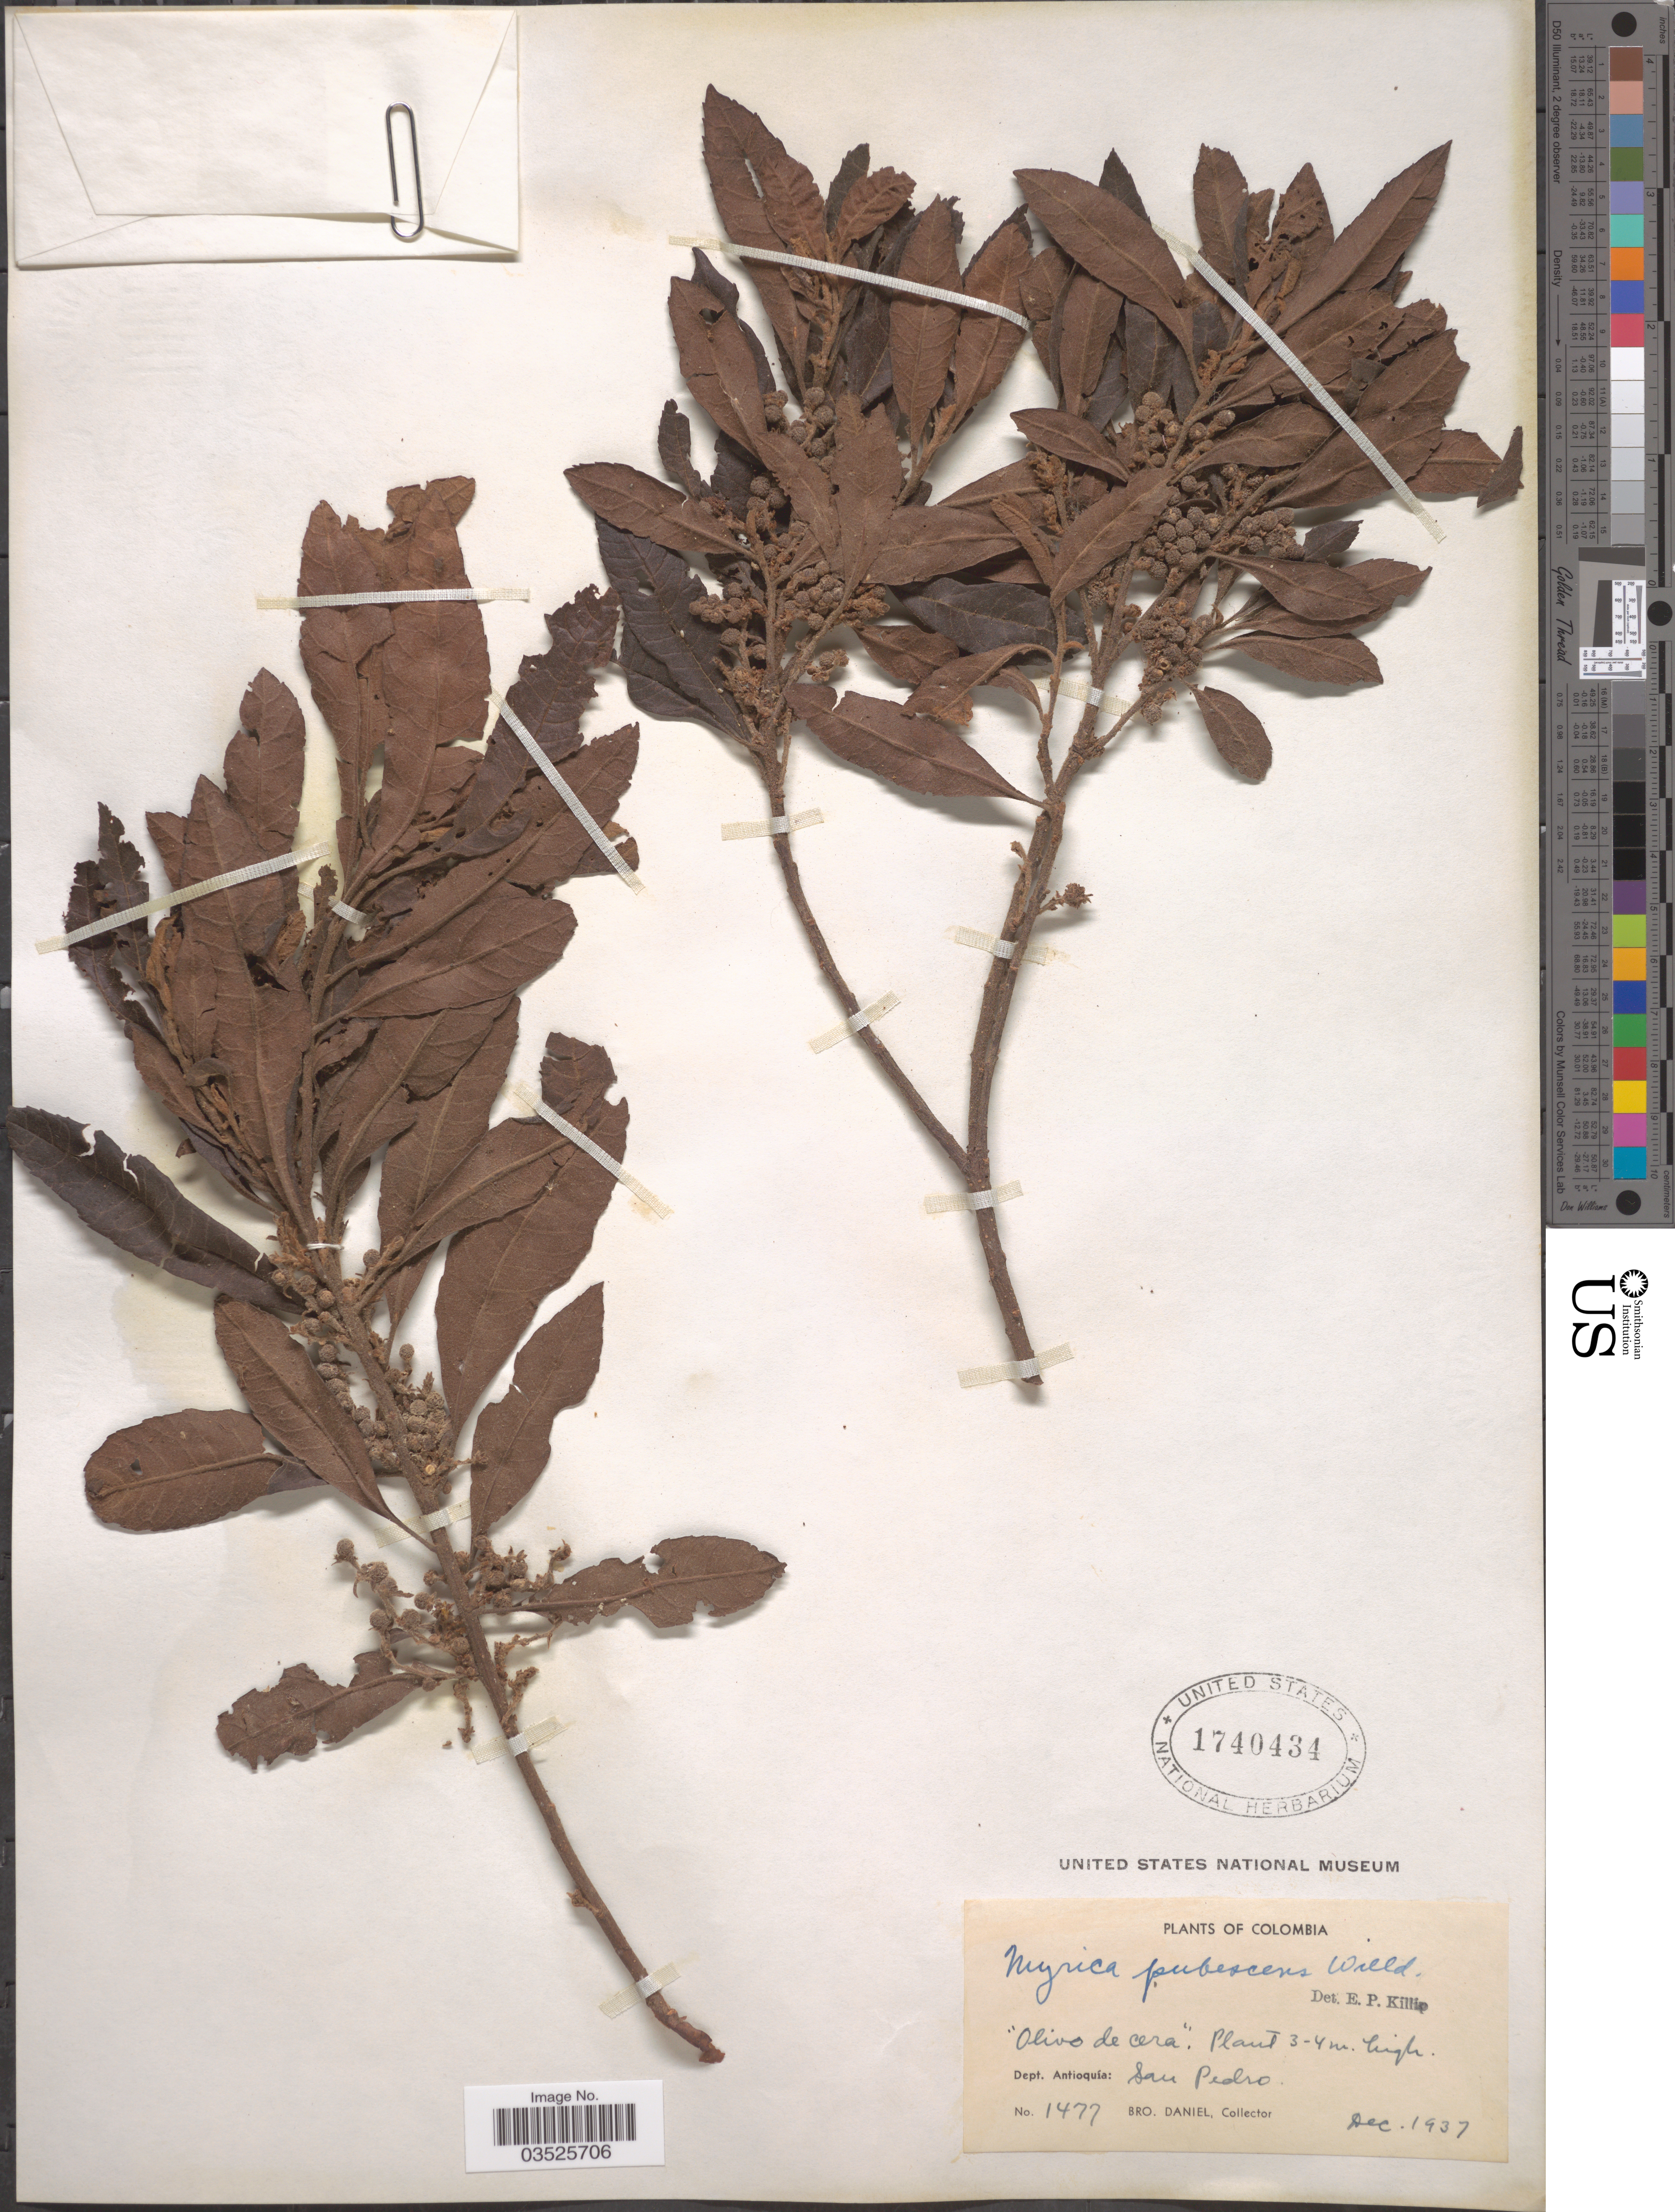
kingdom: Plantae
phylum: Tracheophyta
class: Magnoliopsida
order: Fagales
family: Myricaceae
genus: Morella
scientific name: Morella pubescens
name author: (Humb. & Bonpl. ex Willd.) Wilbur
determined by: Strong, M. T., (US), Smithsonian Institution - National Museum of Natural History (UNITED STATES)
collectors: Bro. Daniel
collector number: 1477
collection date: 1937-12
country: Colombia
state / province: Antioquia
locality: Dept. Antioquia: San Pedro.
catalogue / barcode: US 1740434